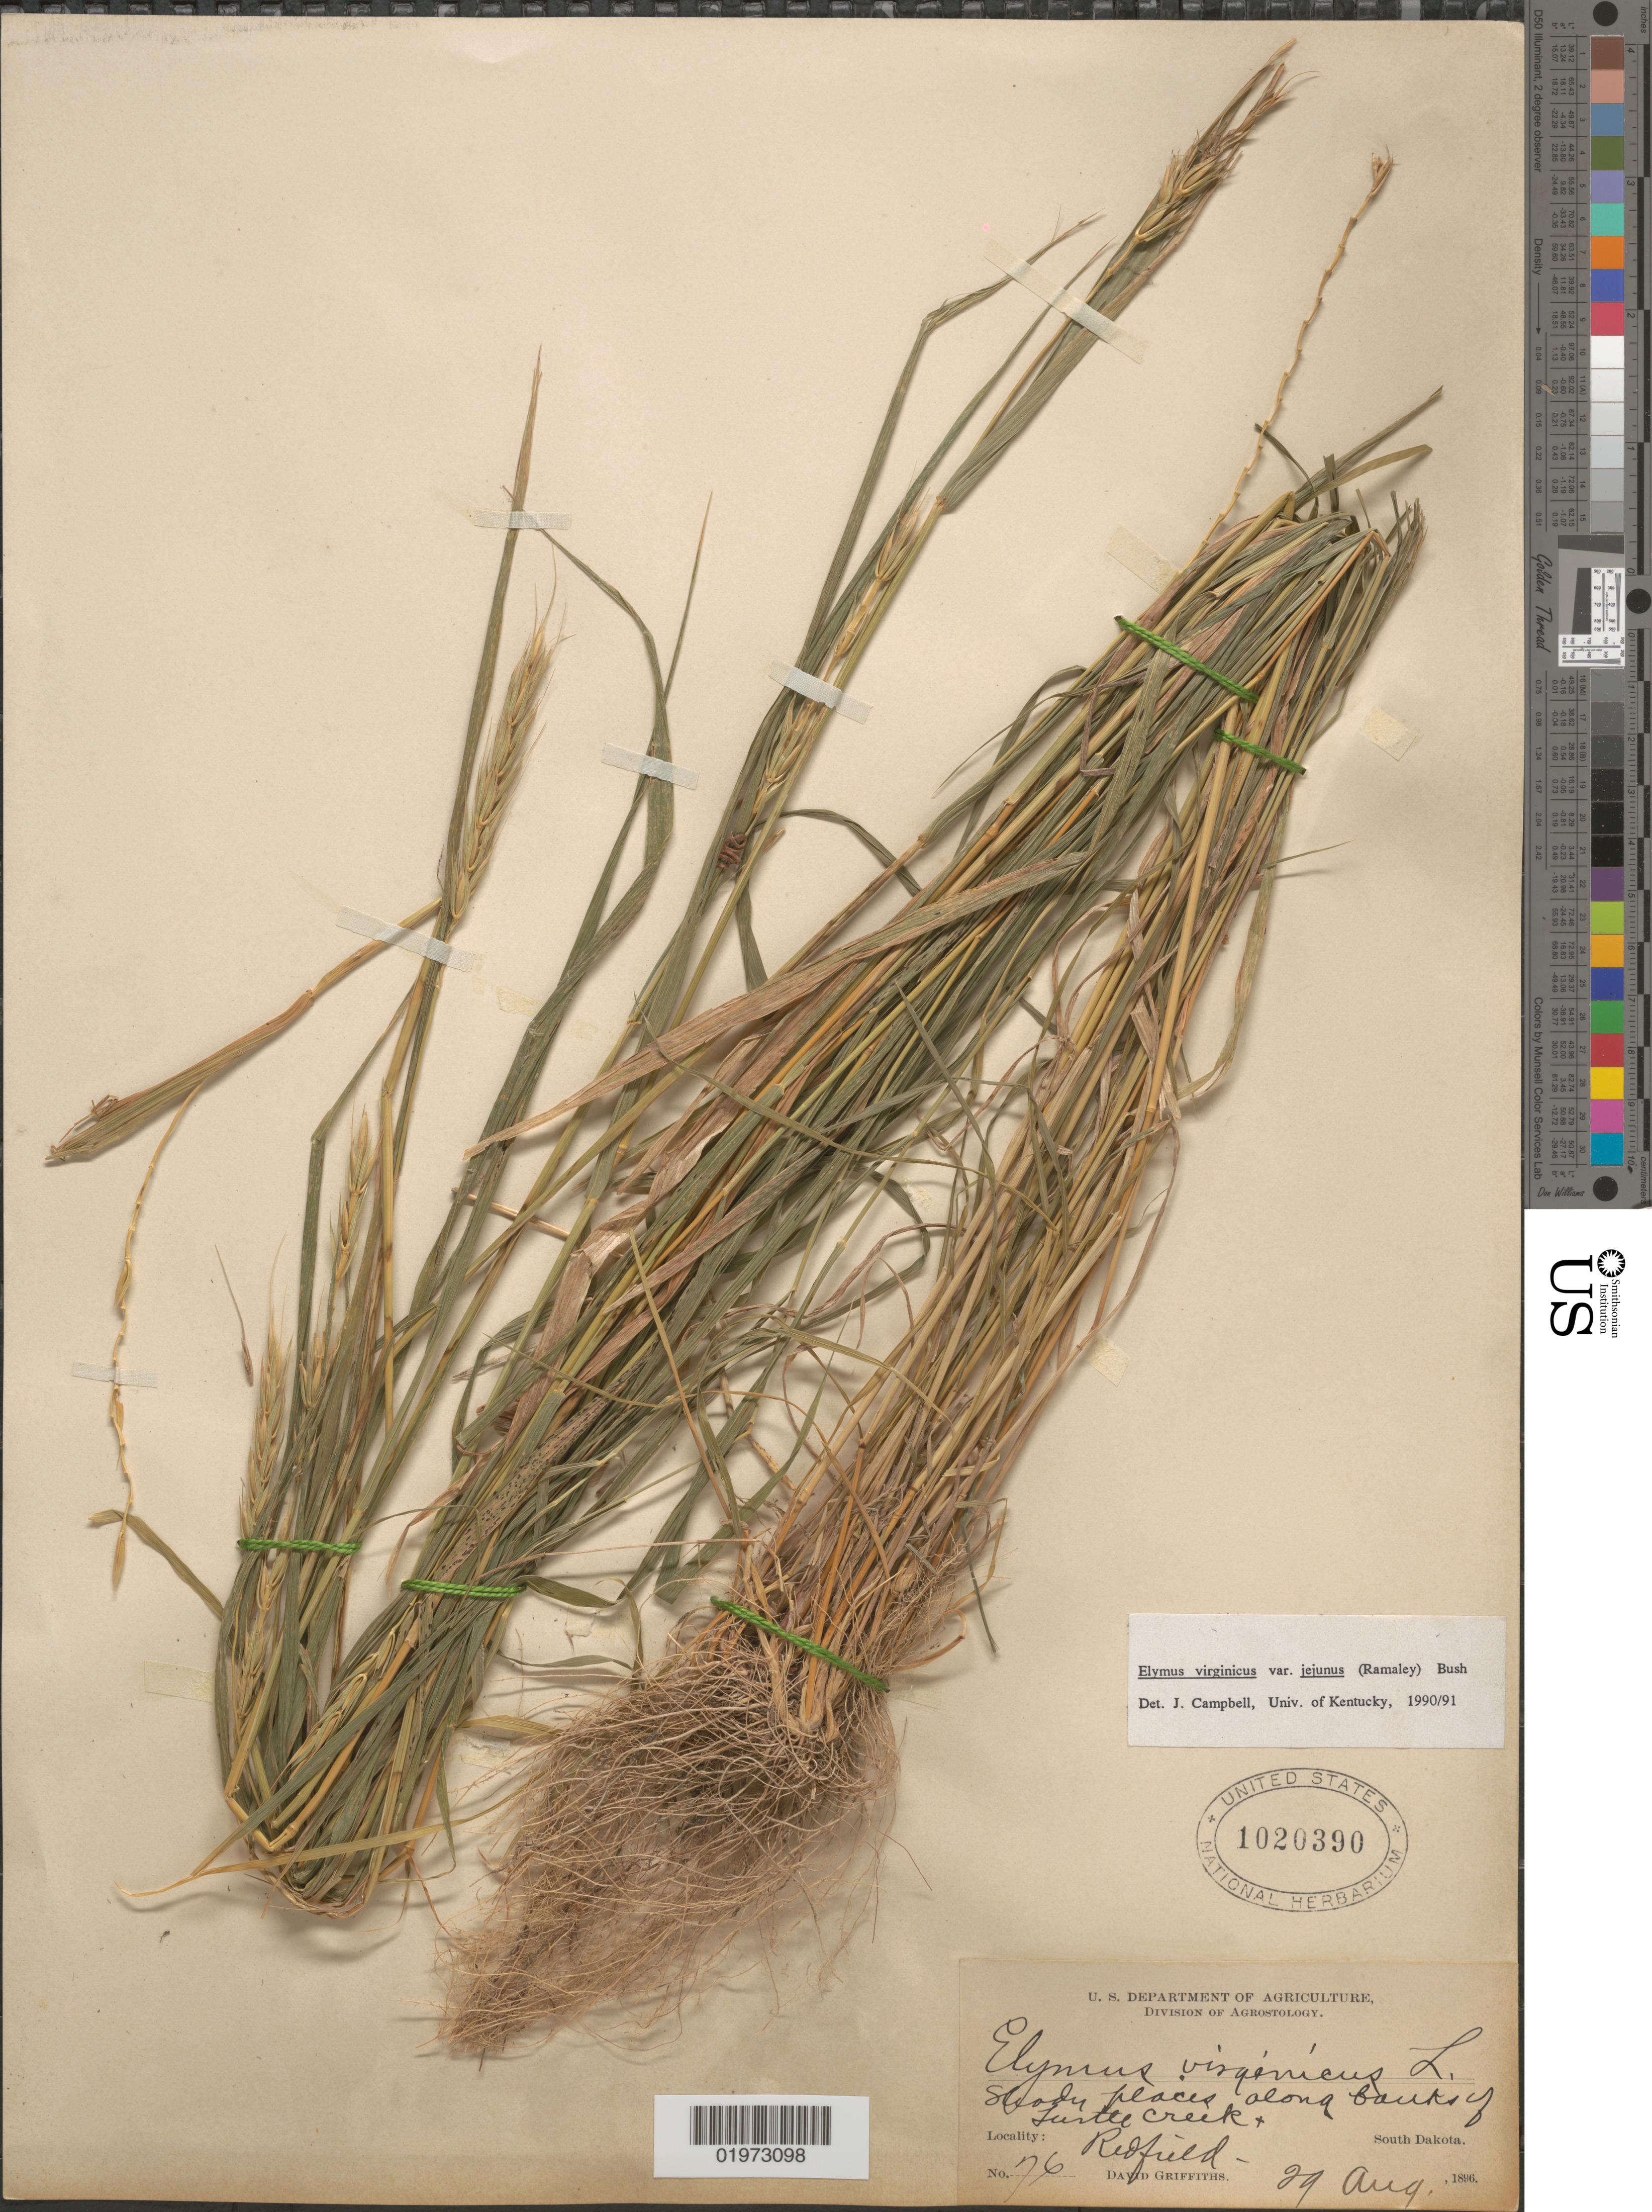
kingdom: Plantae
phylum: Tracheophyta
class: Liliopsida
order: Poales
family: Poaceae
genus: Elymus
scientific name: Elymus virginicus var. virginicus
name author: L.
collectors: D. Griffiths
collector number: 76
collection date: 1896-08-29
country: United States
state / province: South Dakota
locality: Shady places along banks of Turtle Creek + Redfield.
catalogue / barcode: US 1020390